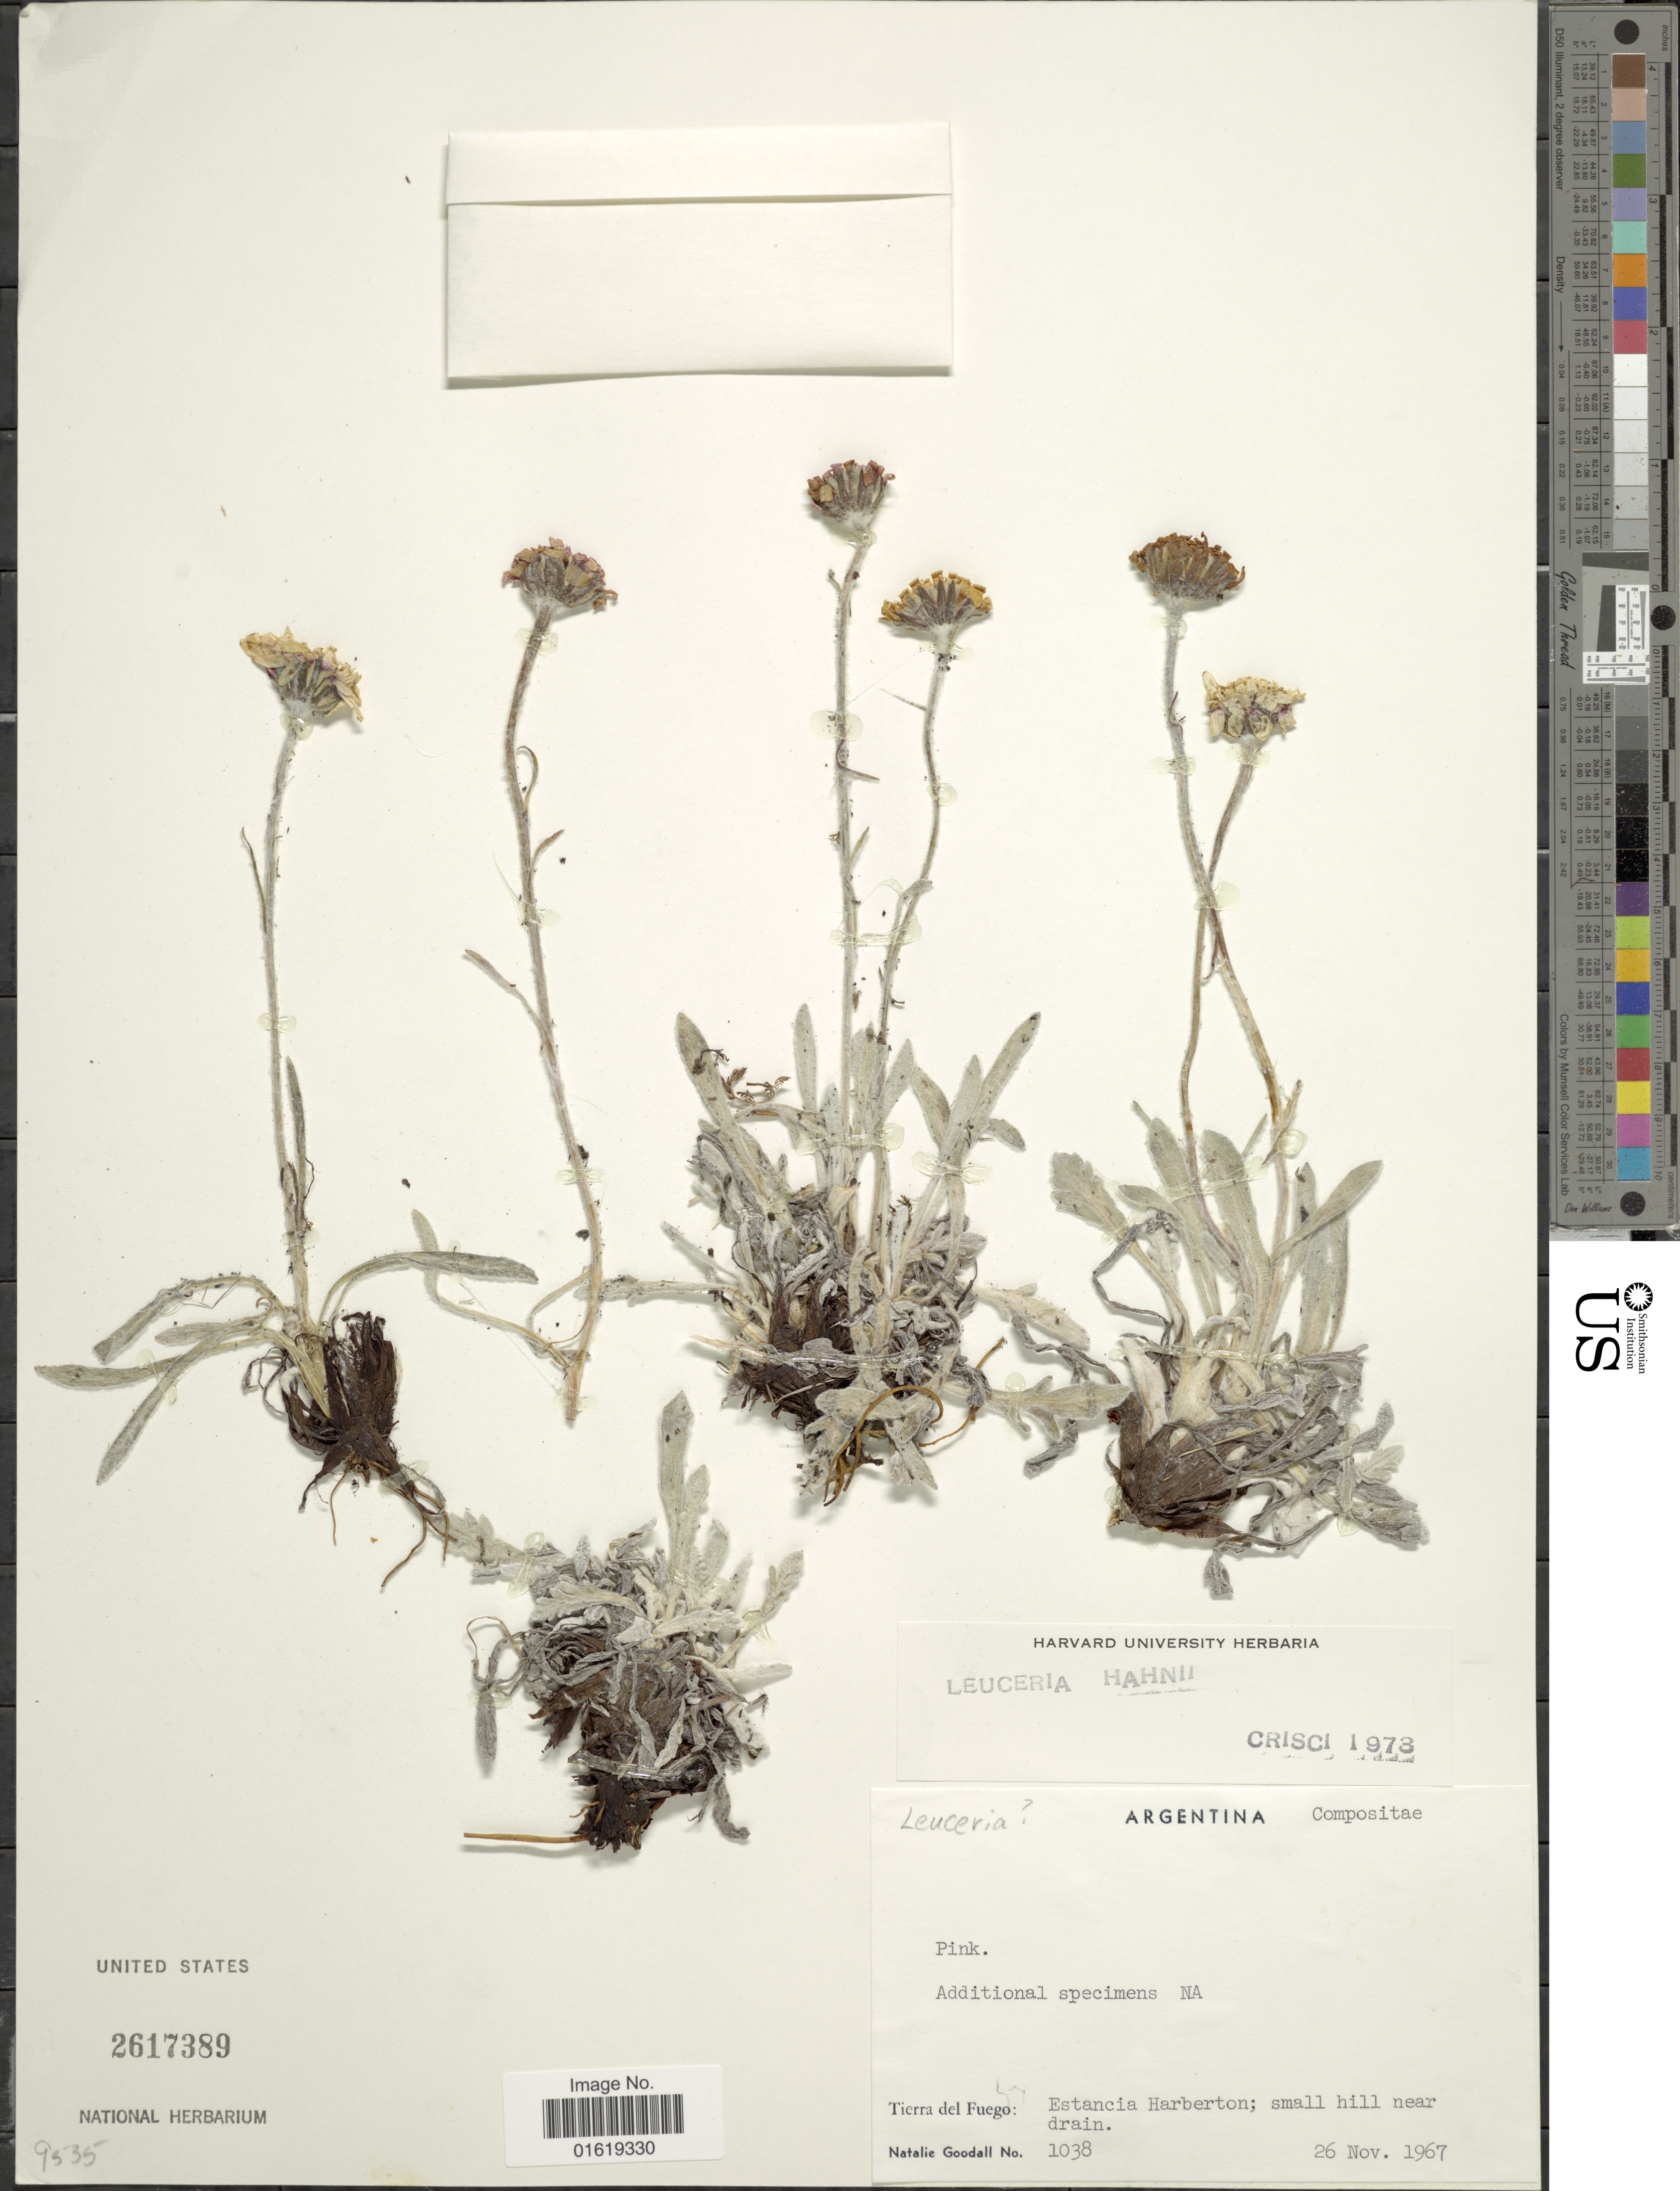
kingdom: Plantae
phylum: Tracheophyta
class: Magnoliopsida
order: Asterales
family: Asteraceae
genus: Leucheria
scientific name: Leucheria hahnii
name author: Franch.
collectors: N. Goodall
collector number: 1038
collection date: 1967-11-26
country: Argentina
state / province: Tierra del Fuego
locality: Tierra del Fuego: estancia Harberton.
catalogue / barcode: US 2617389